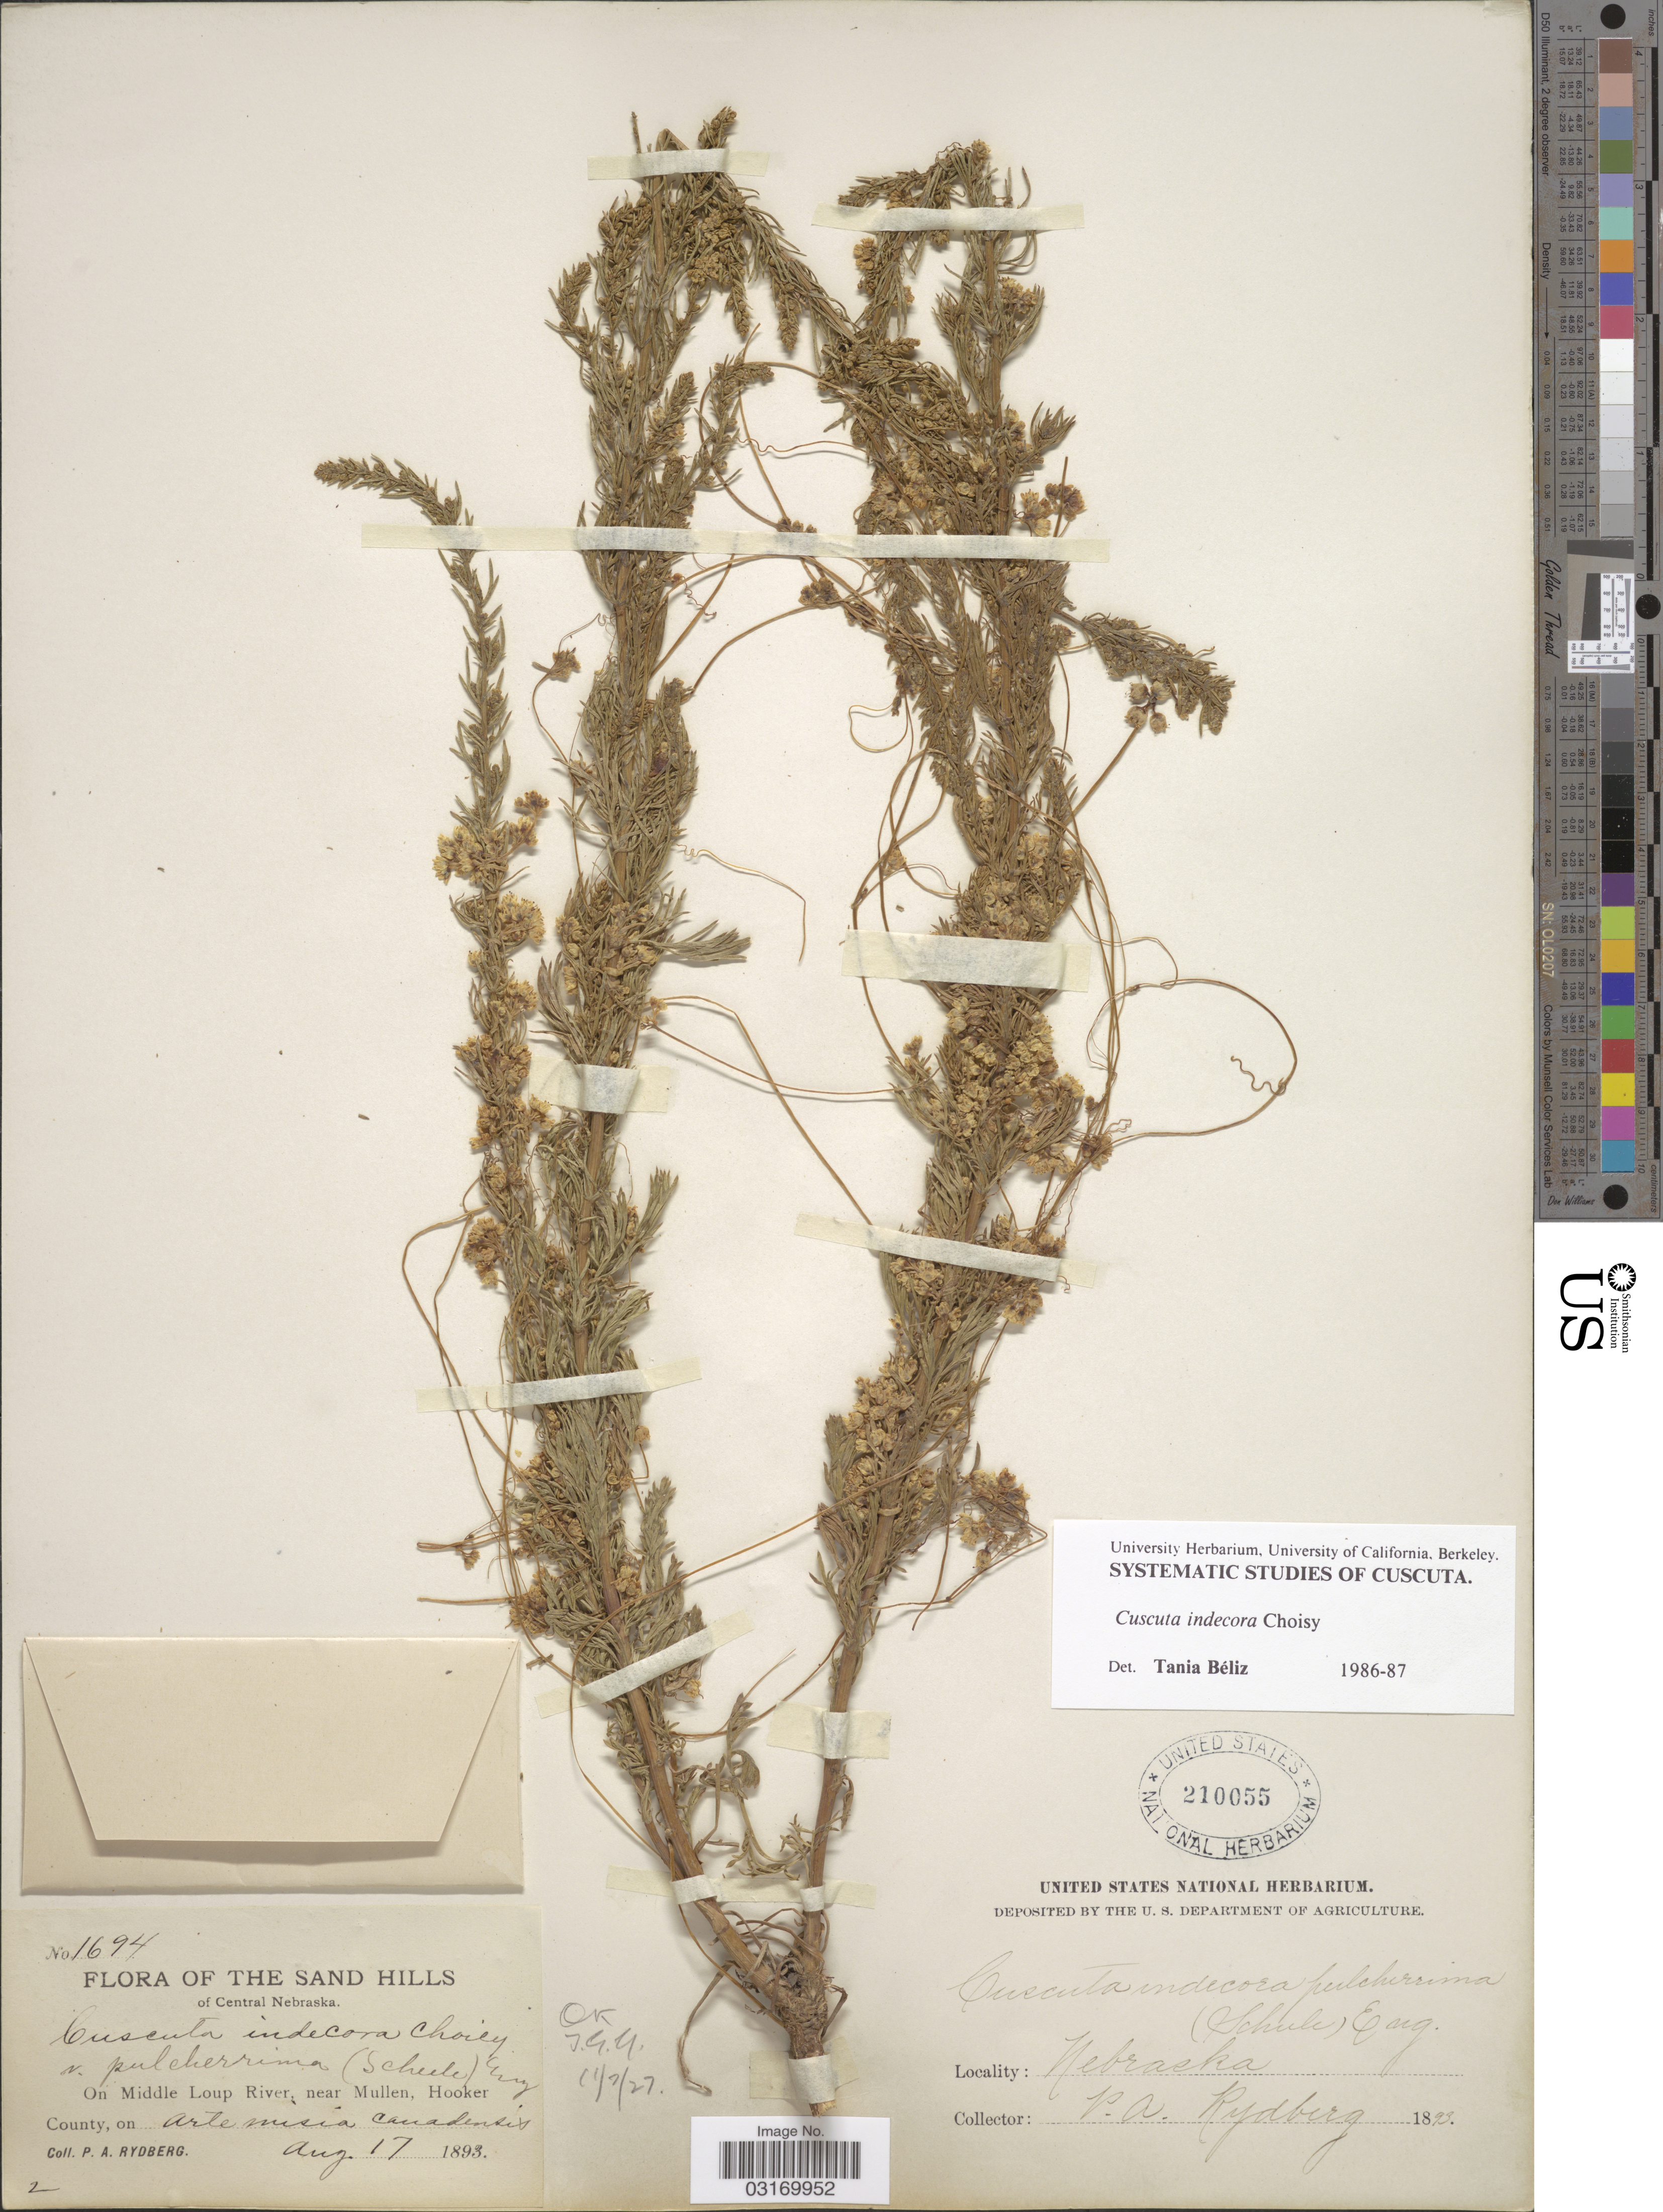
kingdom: Plantae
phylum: Tracheophyta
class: Magnoliopsida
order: Solanales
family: Convolvulaceae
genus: Cuscuta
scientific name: Cuscuta indecora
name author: Choisy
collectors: P. A. Rydberg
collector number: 1694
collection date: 1893-08-17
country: United States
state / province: Nebraska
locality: The sand hills of Central Nebraska. On Middle Loup River, near Mullen, Hooker county.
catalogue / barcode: US 210055